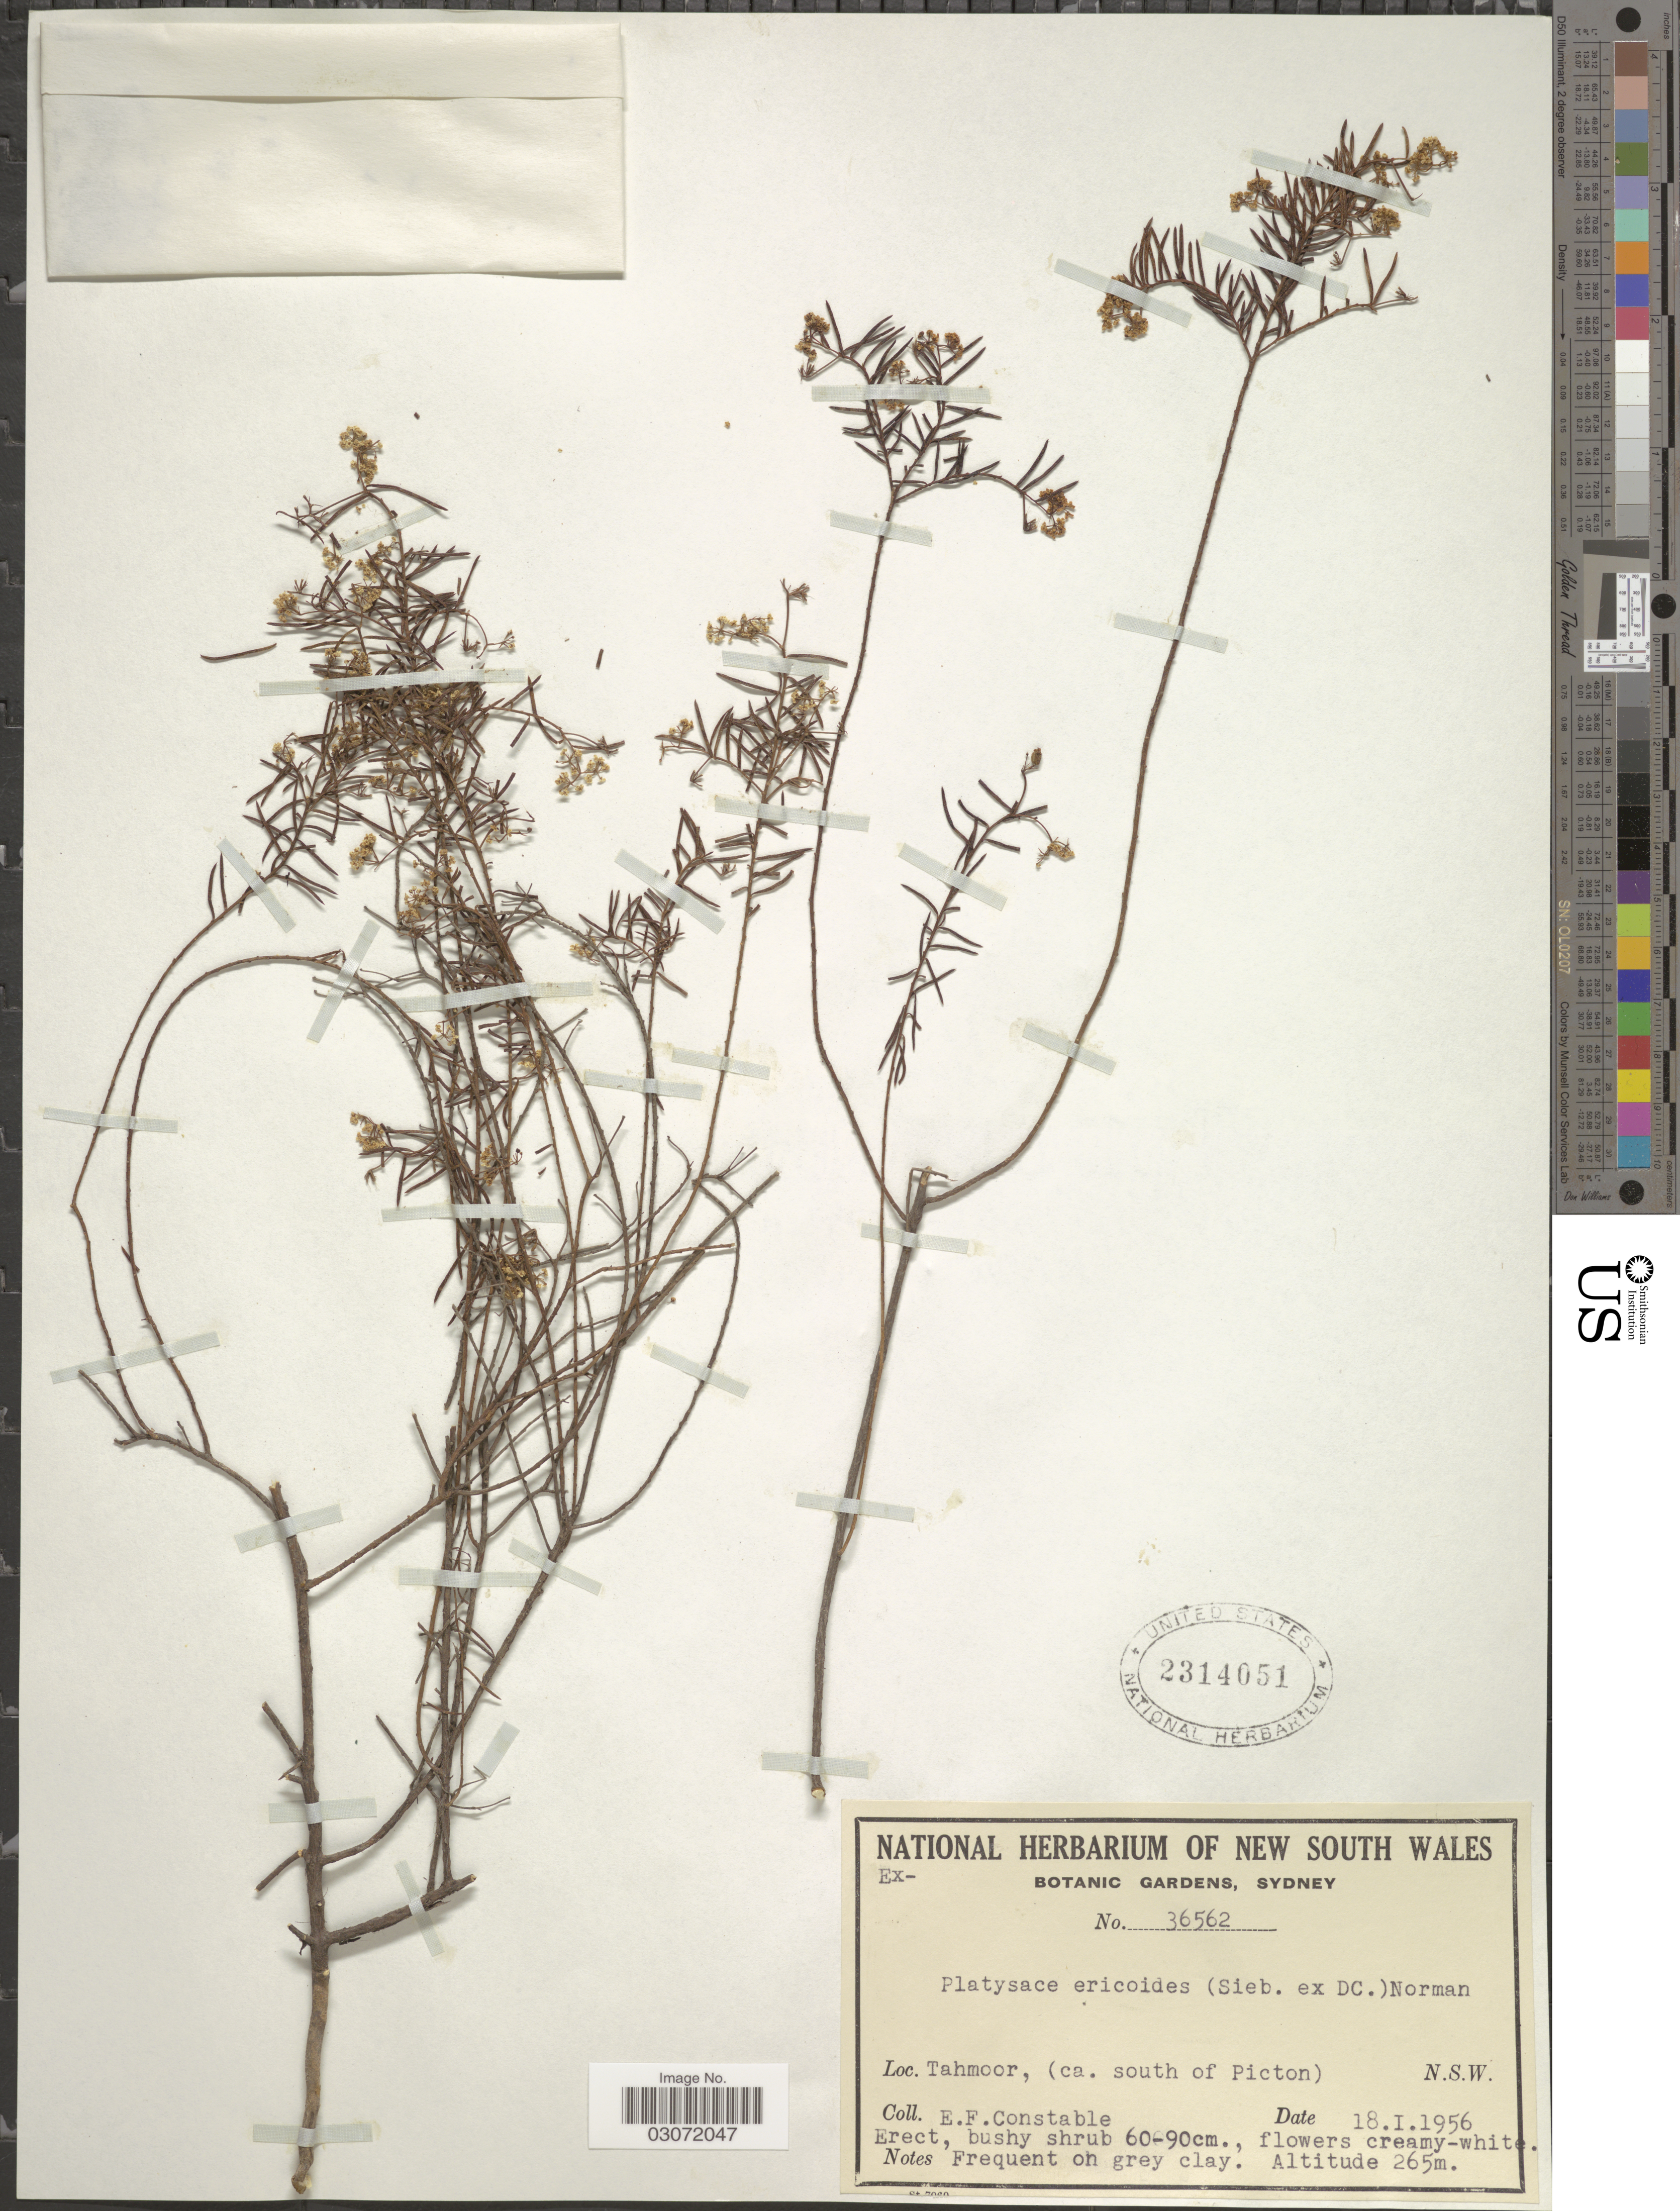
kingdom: Plantae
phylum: Tracheophyta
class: Magnoliopsida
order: Apiales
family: Apiaceae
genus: Platysace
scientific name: Platysace ericoides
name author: (Siebold ex DC.) C. Norman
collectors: E. F. Constable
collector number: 36562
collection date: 1956-01-18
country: Australia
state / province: New South Wales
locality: Tahmoor, (ca. south of Picton) N.S.W.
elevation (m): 265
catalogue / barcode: US 2314051